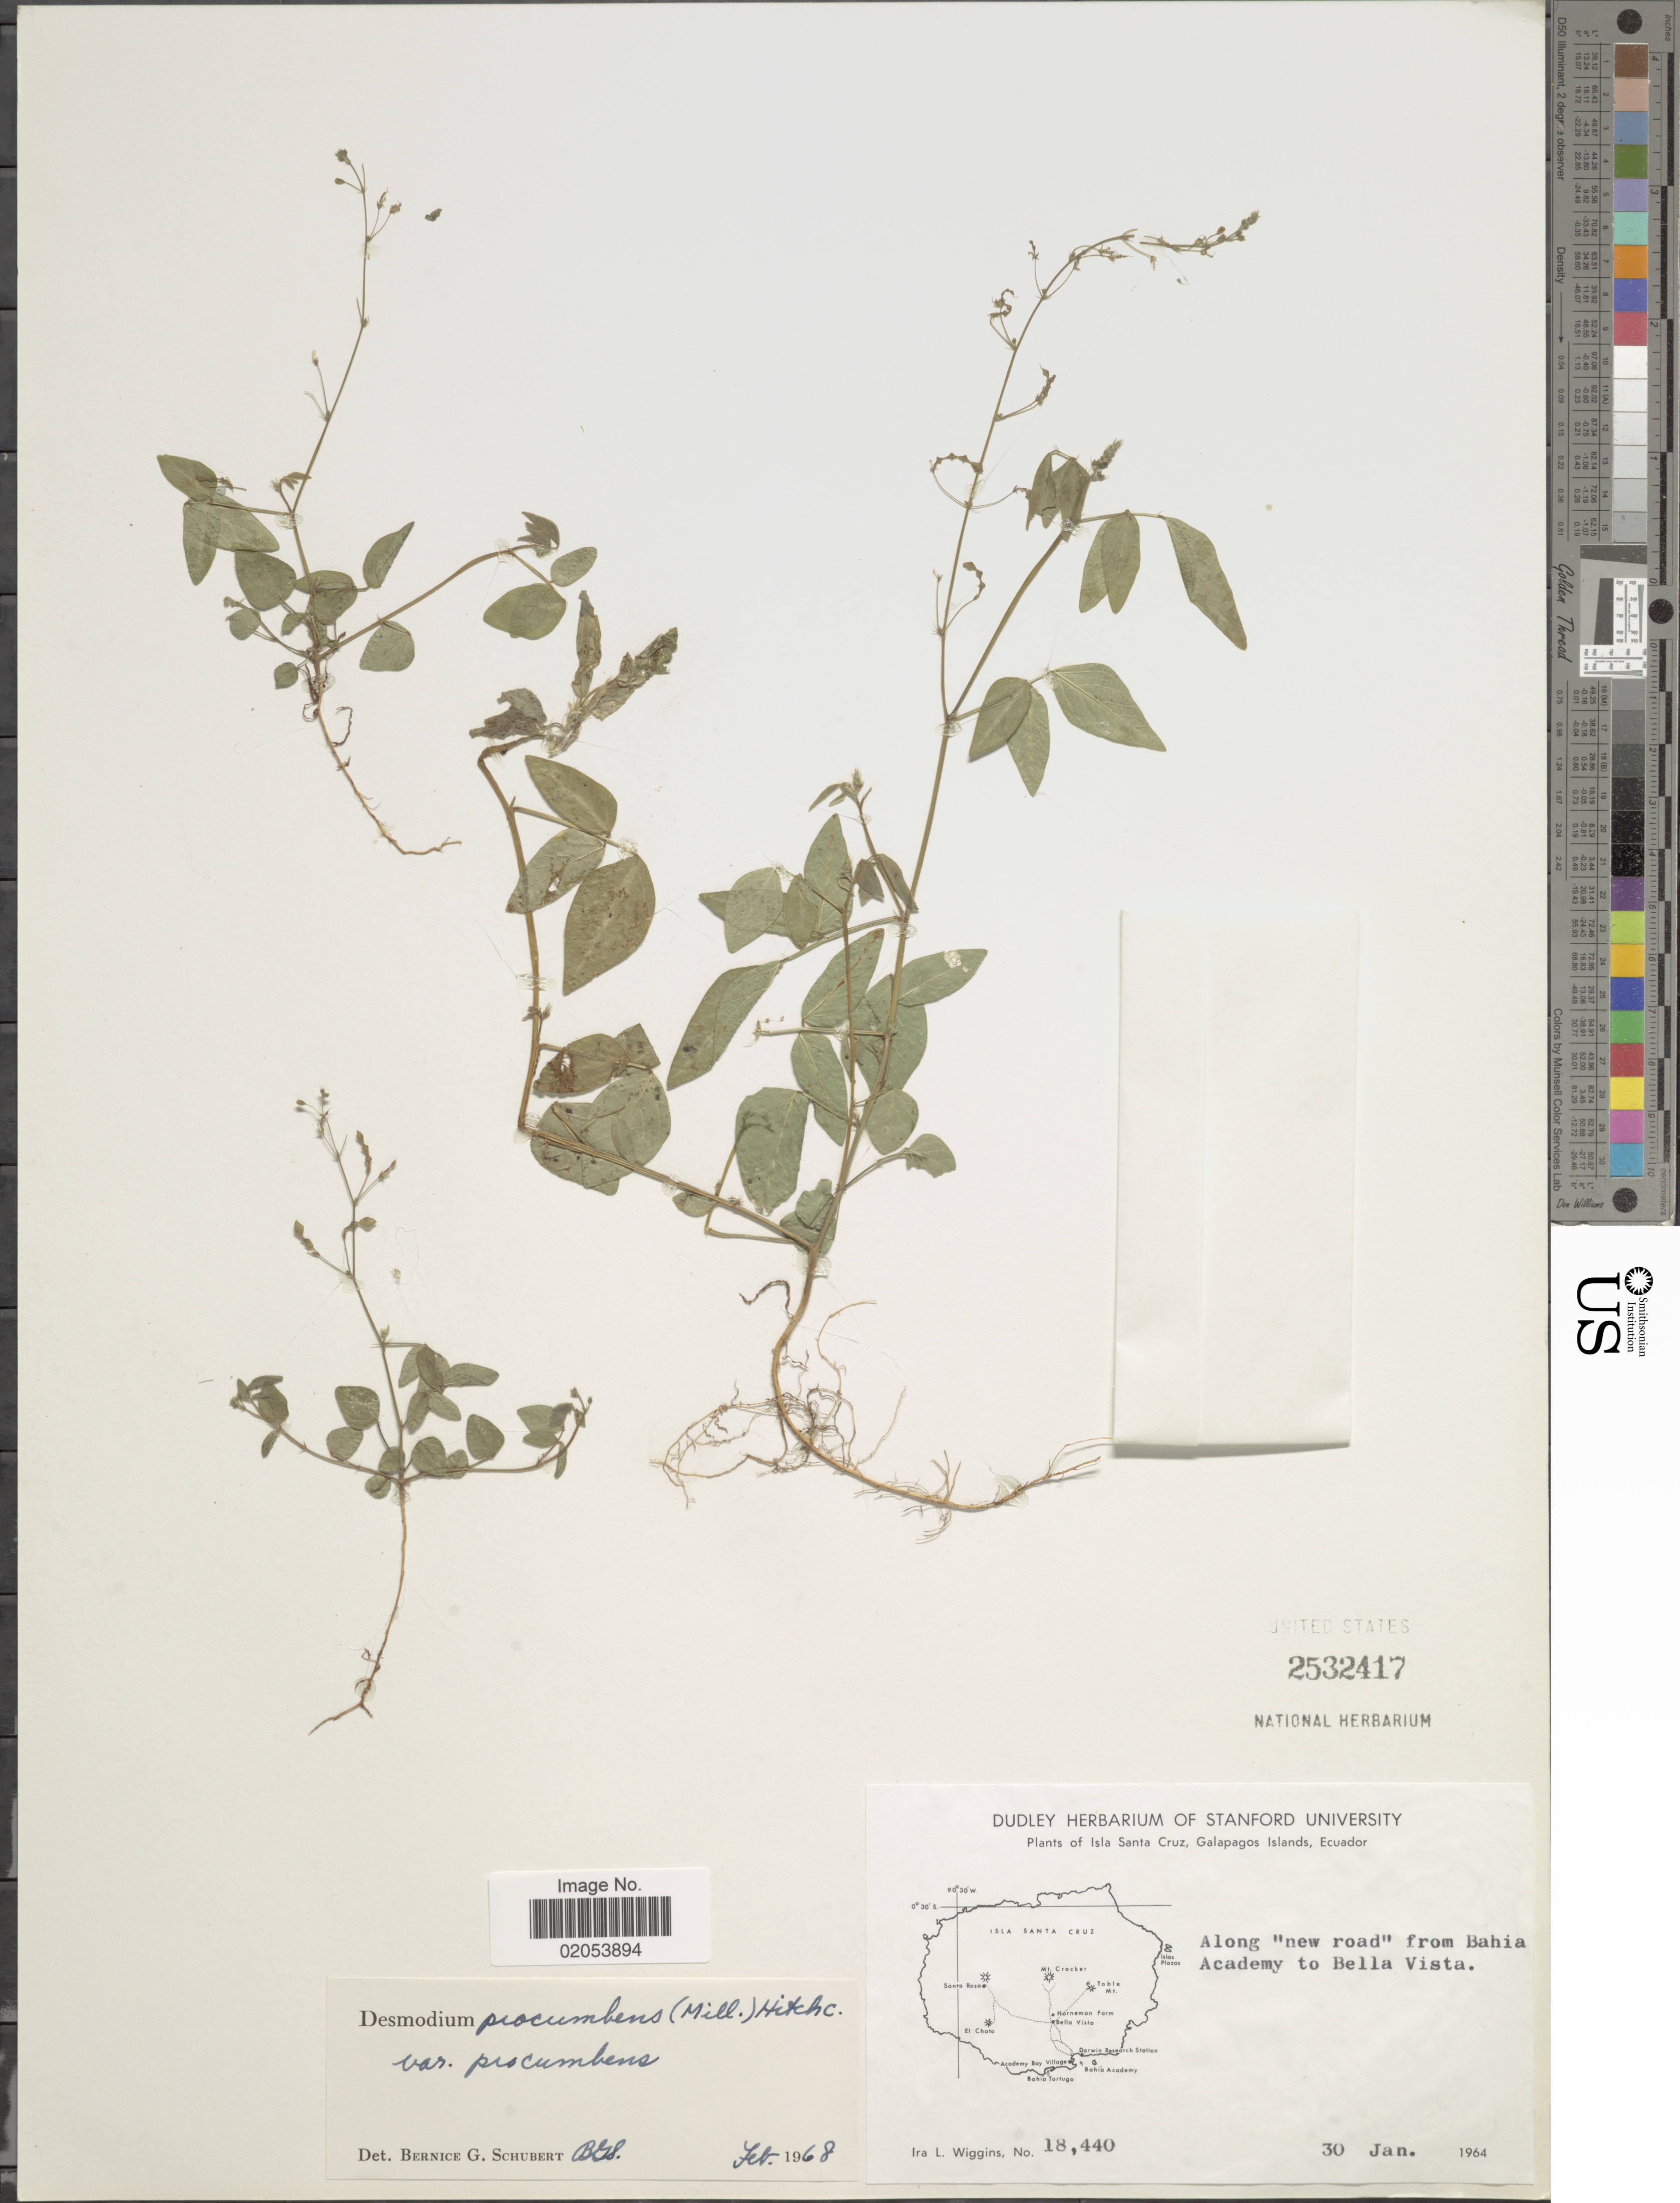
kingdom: Plantae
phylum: Tracheophyta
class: Magnoliopsida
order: Fabales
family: Fabaceae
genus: Desmodium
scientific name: Desmodium procumbens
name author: (Mill.) Hitchc.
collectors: I. L. Wiggins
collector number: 18440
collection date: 1964-01-30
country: Ecuador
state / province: Colón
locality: Isla Santa Cruz, Galapagos Islands. Along "new road"from Bahia Academy to Bella Vista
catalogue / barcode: US 2532417